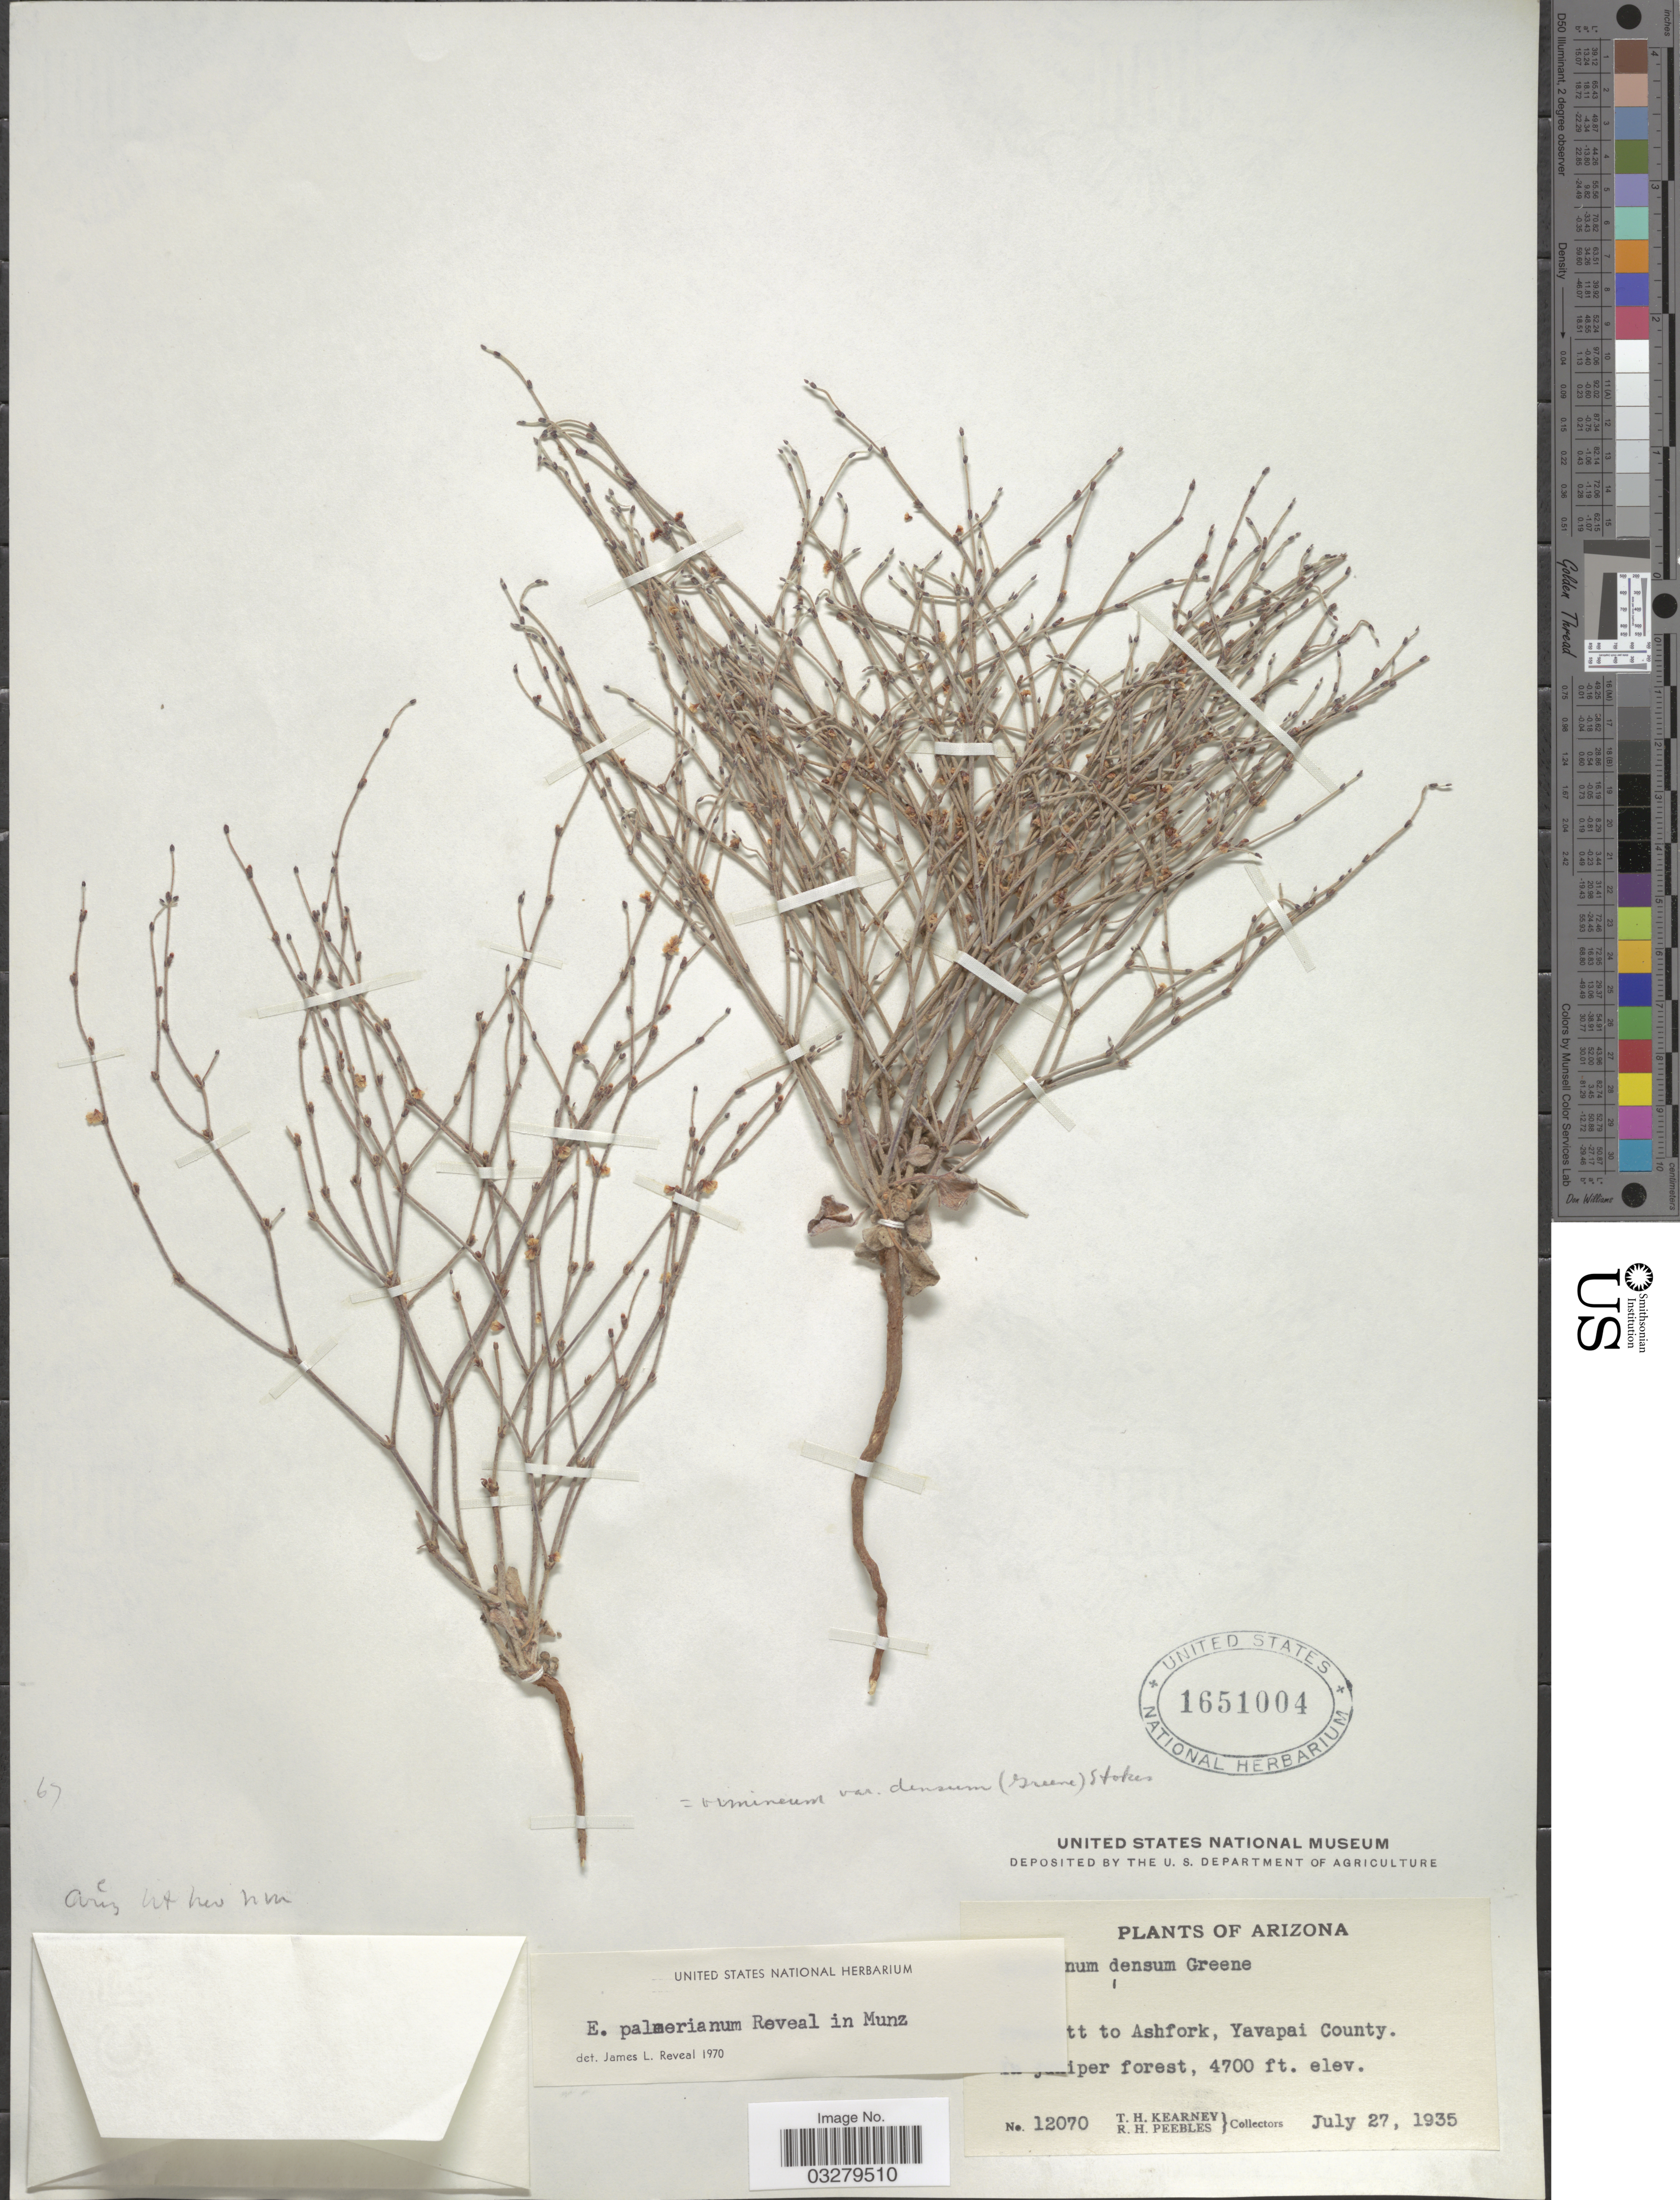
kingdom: Plantae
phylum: Tracheophyta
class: Magnoliopsida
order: Caryophyllales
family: Polygonaceae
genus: Eriogonum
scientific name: Eriogonum palmerianum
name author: Reveal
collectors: T. H. Kearney & R. H. Peebles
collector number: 12070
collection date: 1935-07-27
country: United States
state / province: Arizona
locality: [illegible text]tt to Ashfork, Yavapai County.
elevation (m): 1433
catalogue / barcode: US 1651004